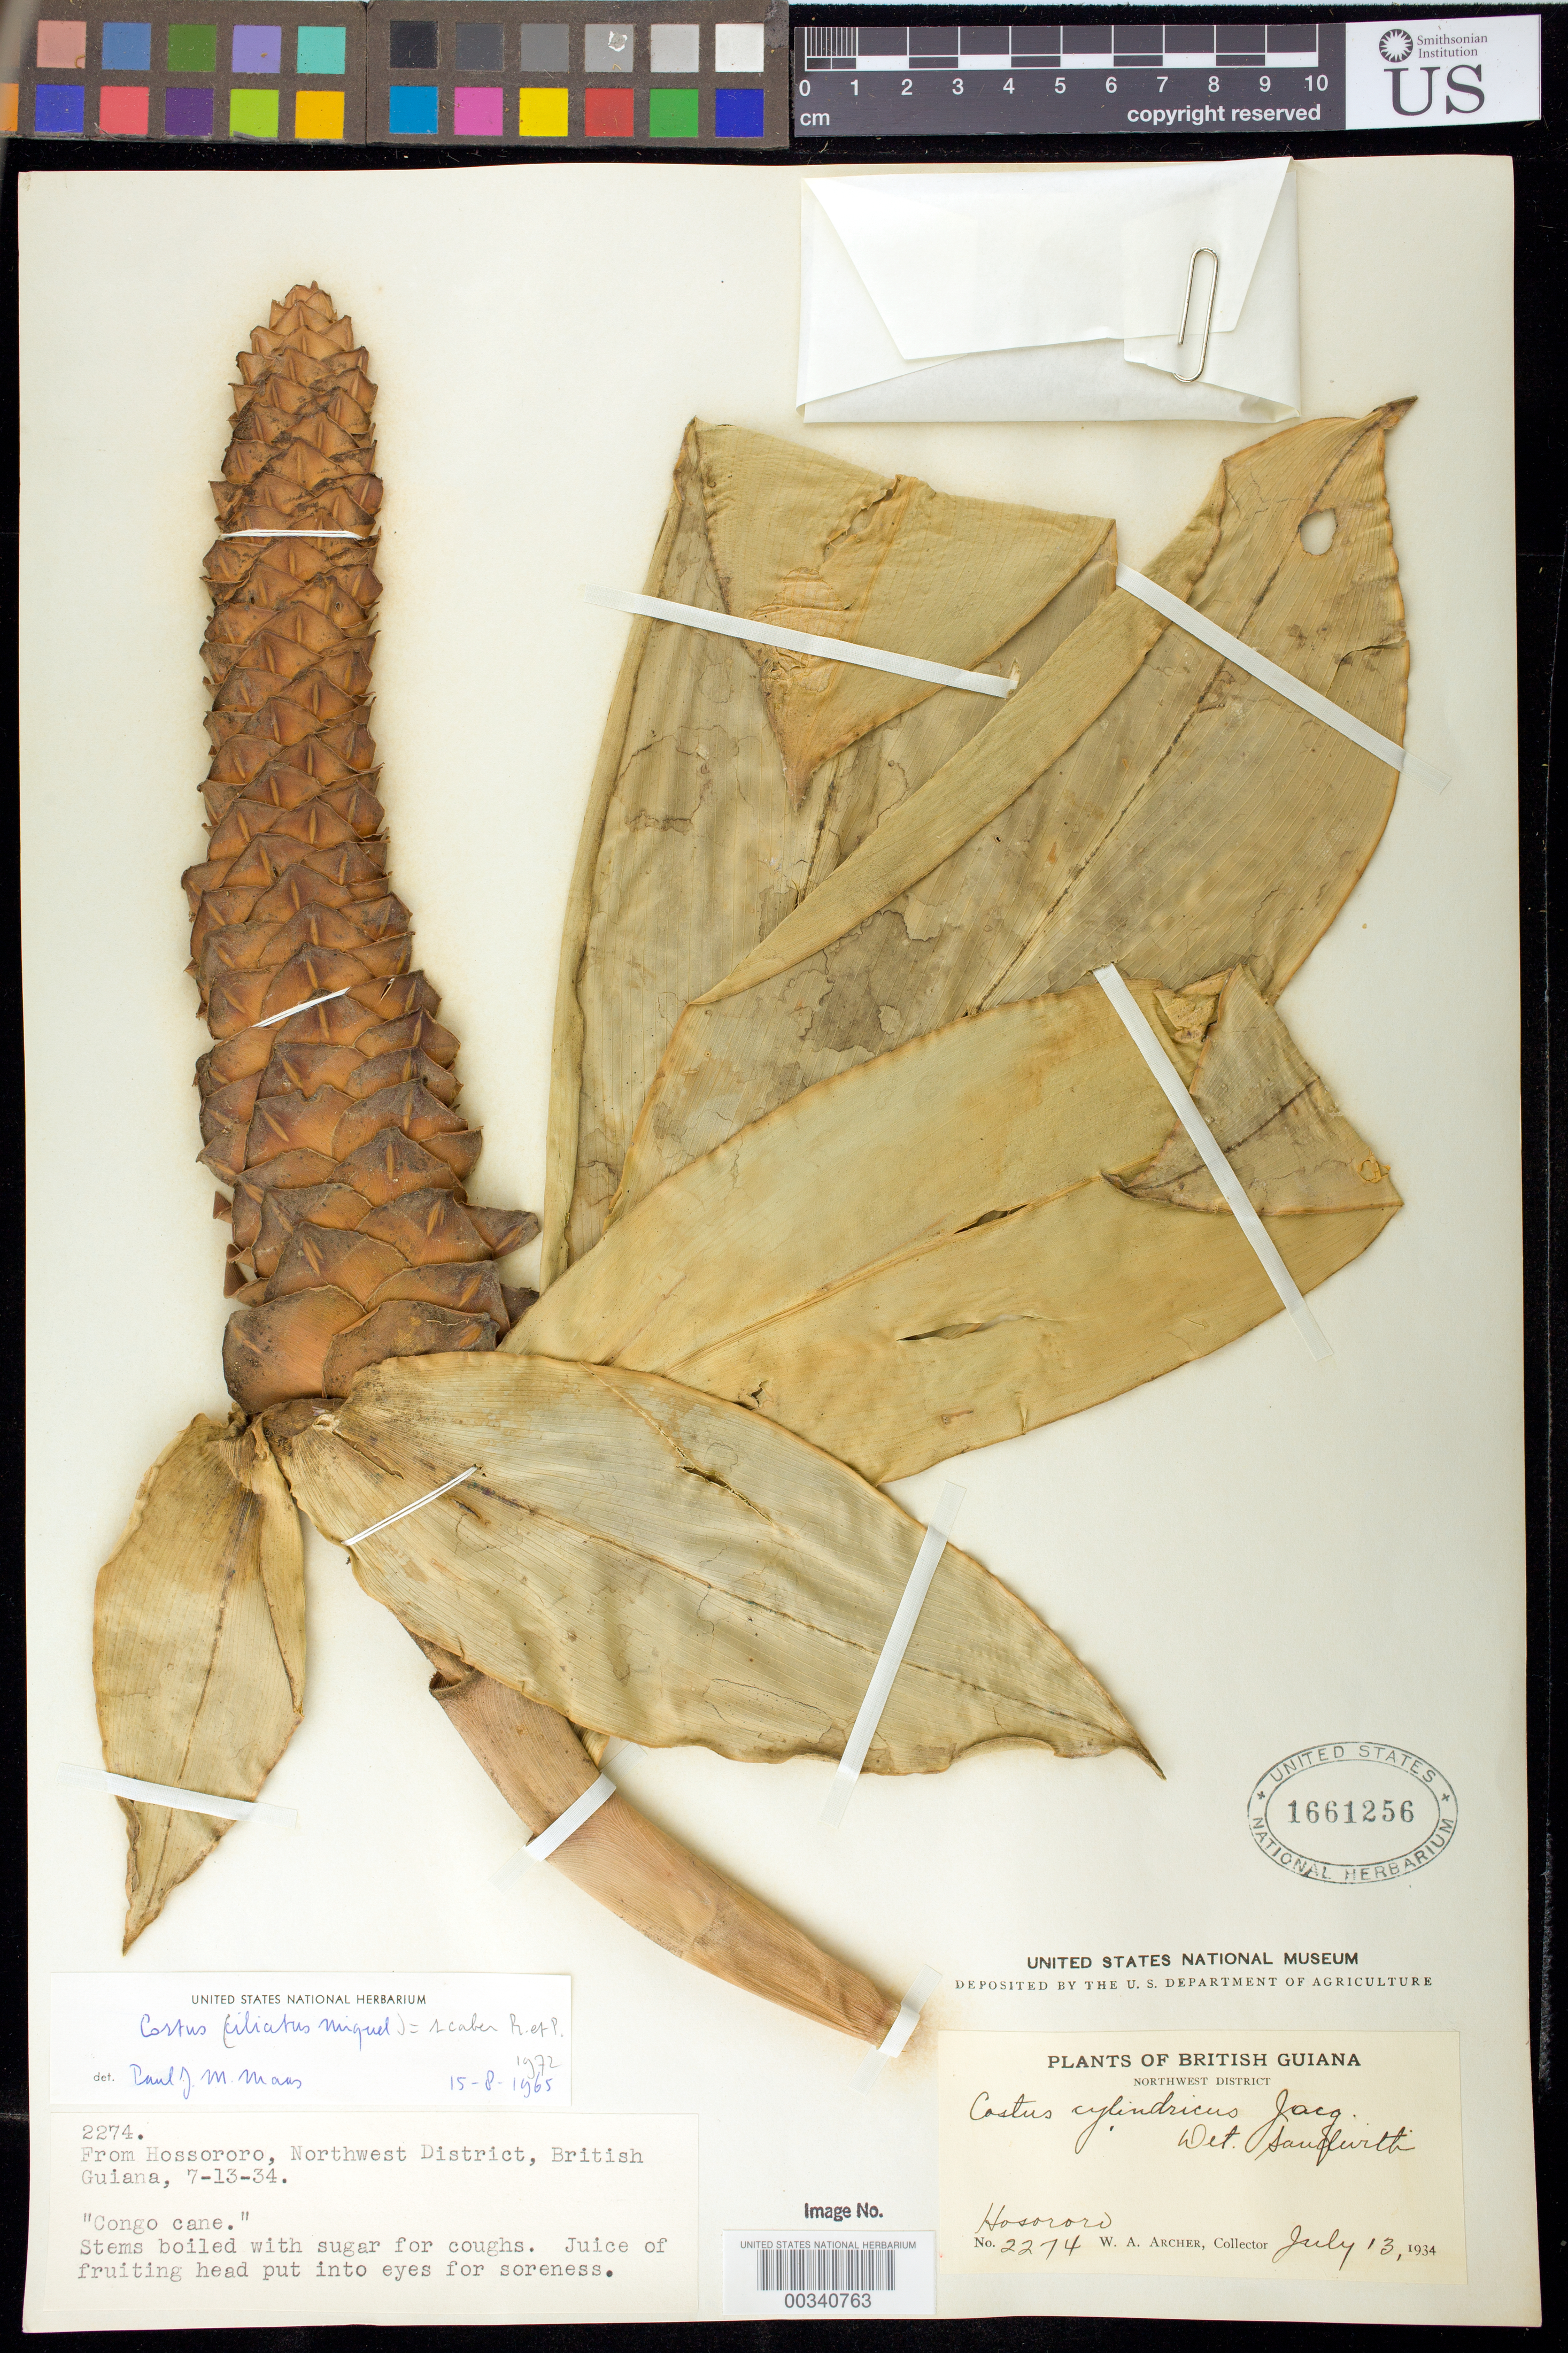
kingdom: Plantae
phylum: Tracheophyta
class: Liliopsida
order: Zingiberales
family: Costaceae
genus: Costus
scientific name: Costus scaber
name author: Ruiz & Pav.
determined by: Maas, Paul J. M.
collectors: W. A. Archer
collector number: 2274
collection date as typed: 13 Jul 1934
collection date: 1934-07-13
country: Guyana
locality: Plants of british guiana, northwest dist, hosororo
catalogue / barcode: US 1661256